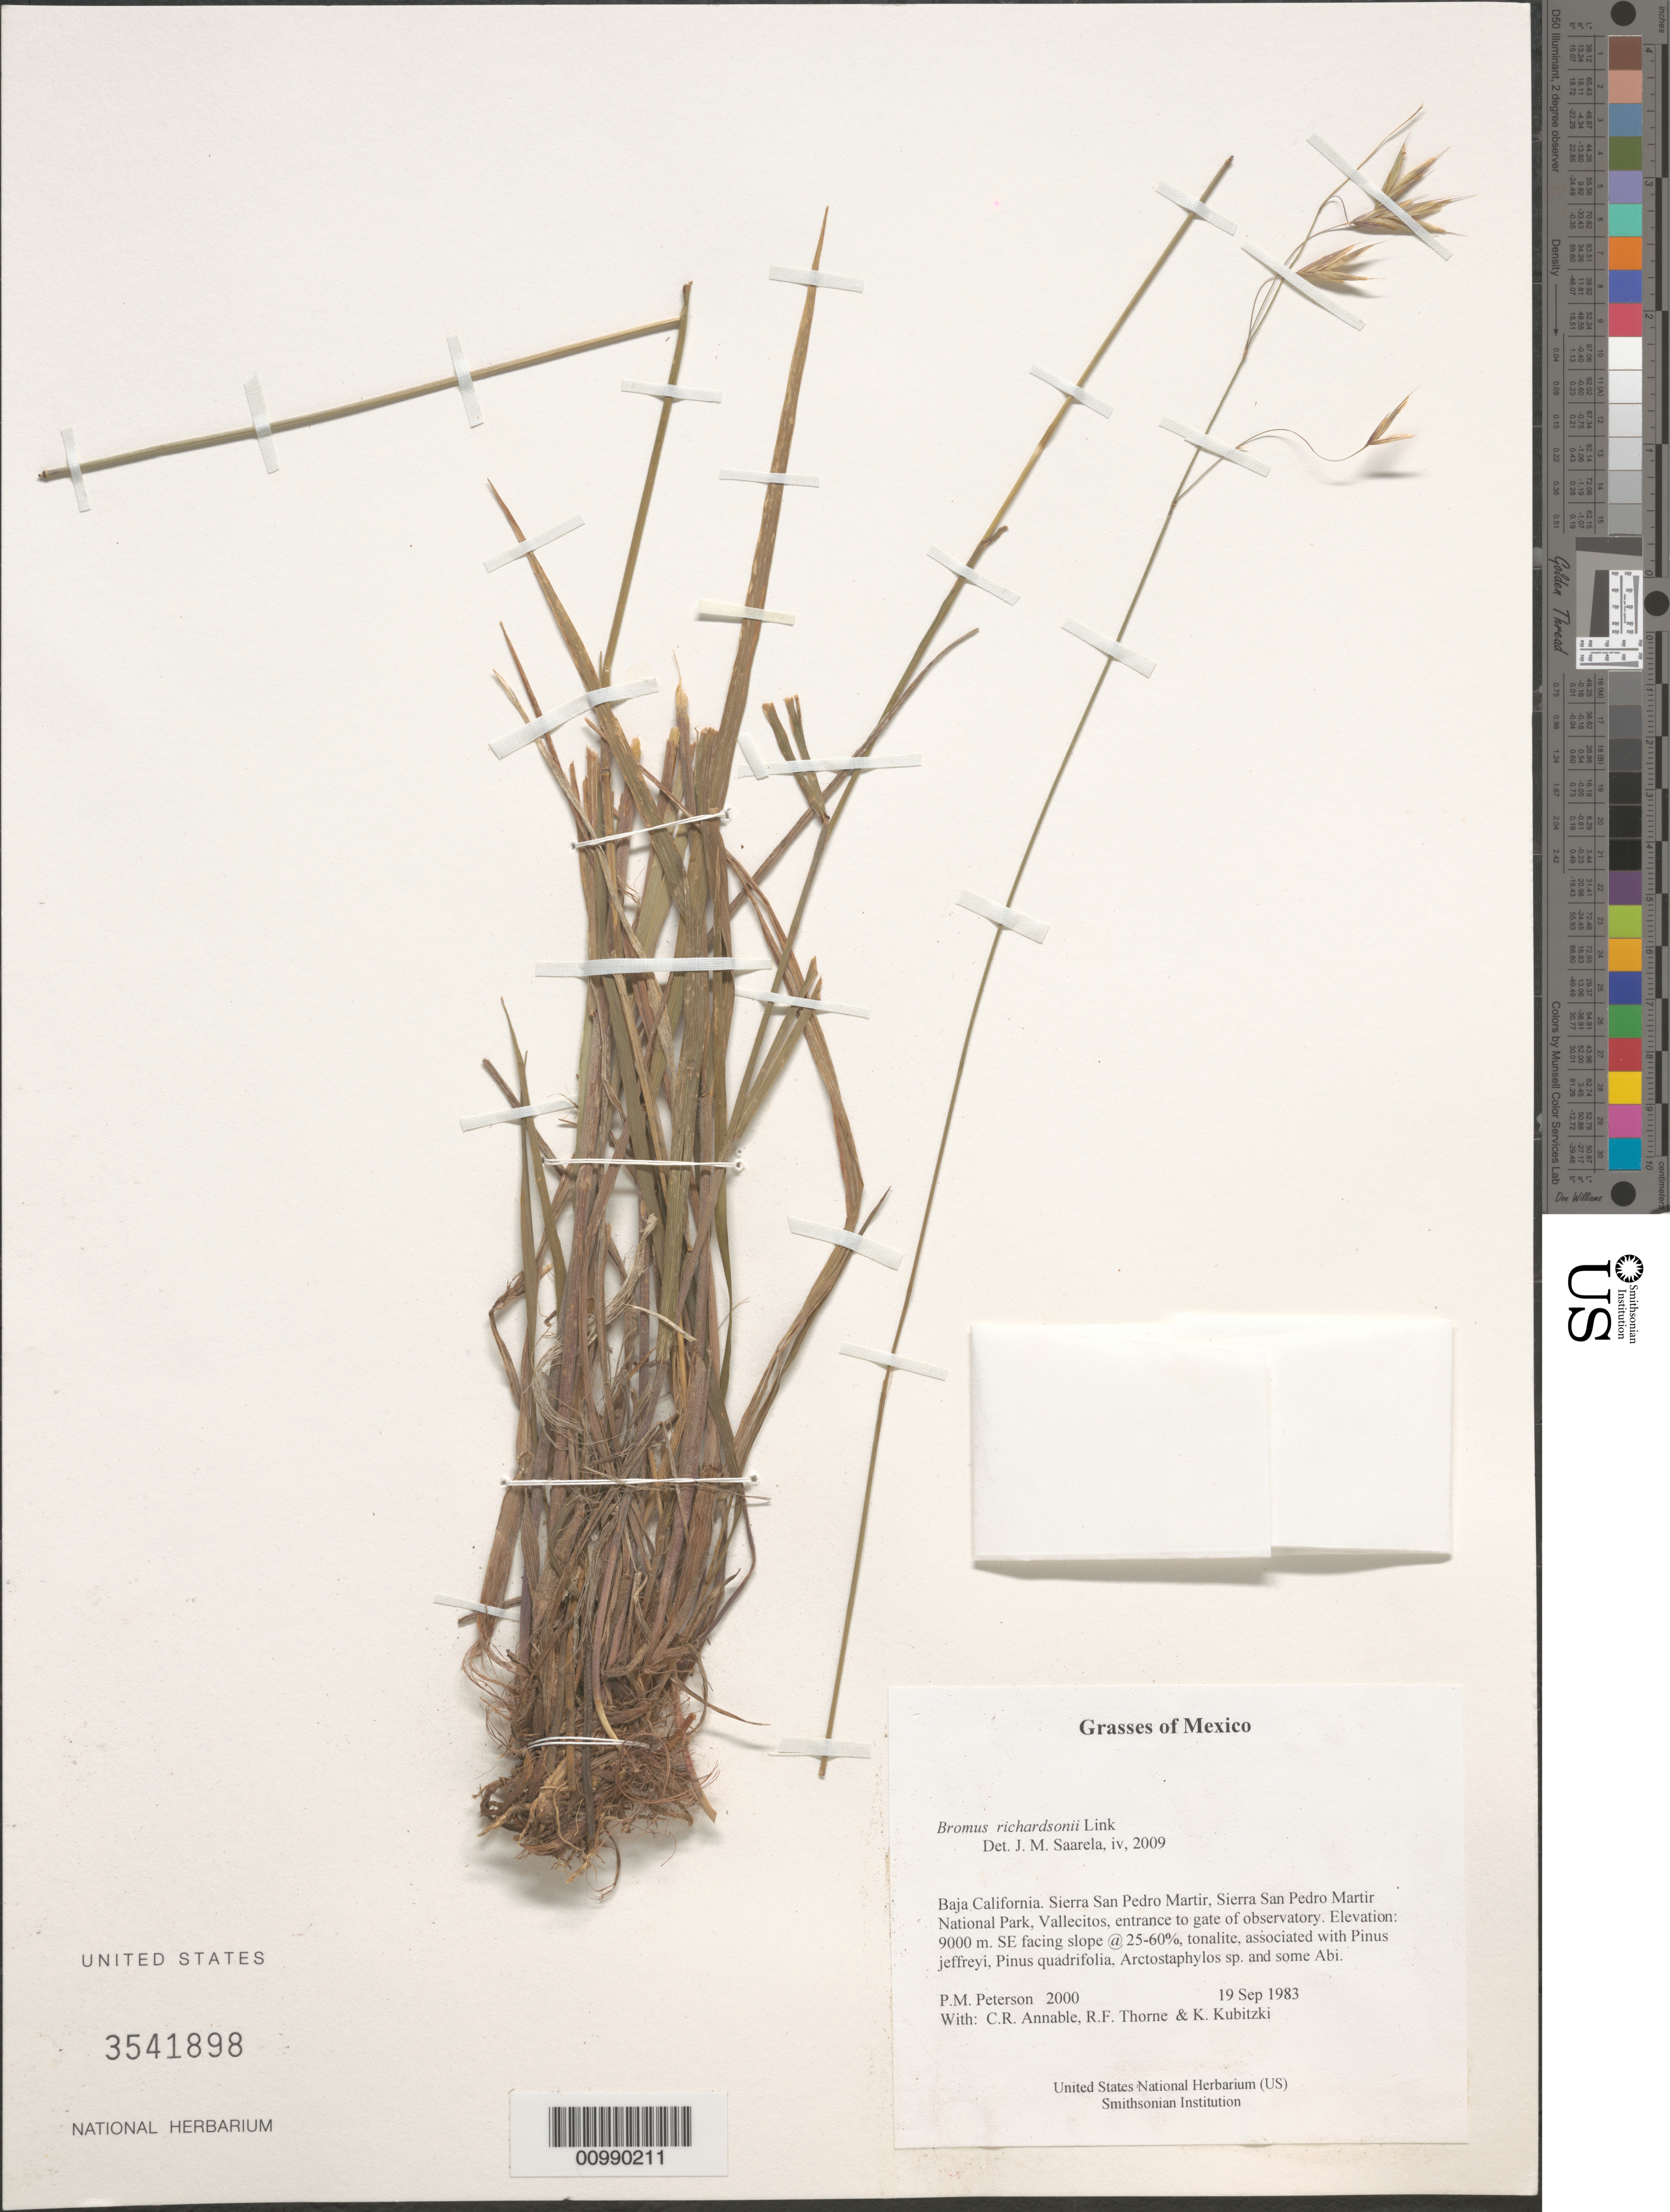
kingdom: Plantae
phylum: Tracheophyta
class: Liliopsida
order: Poales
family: Poaceae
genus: Bromus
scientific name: Bromus richardsonii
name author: Link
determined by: Saarela, J. M., (CAN), Canadian Museum of Nature (CANADA)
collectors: P. M. Peterson, C. R. Annable, R. F. Thorne & K. Kubitzki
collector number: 2000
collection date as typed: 19 Sep 1983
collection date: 1983-09-19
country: Mexico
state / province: Baja California Norte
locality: Sierra San Pedro Martir, Sierra San Pedro Martir National Park, Vallecitos, entrance to gate of observatory.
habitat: SE facing slope @ 25-60%, tonalite, associated with Pinus jeffreyi, Pinus quadrifolia, Arctostaphylos sp. and some Abi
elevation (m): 9000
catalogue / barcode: US 3541898